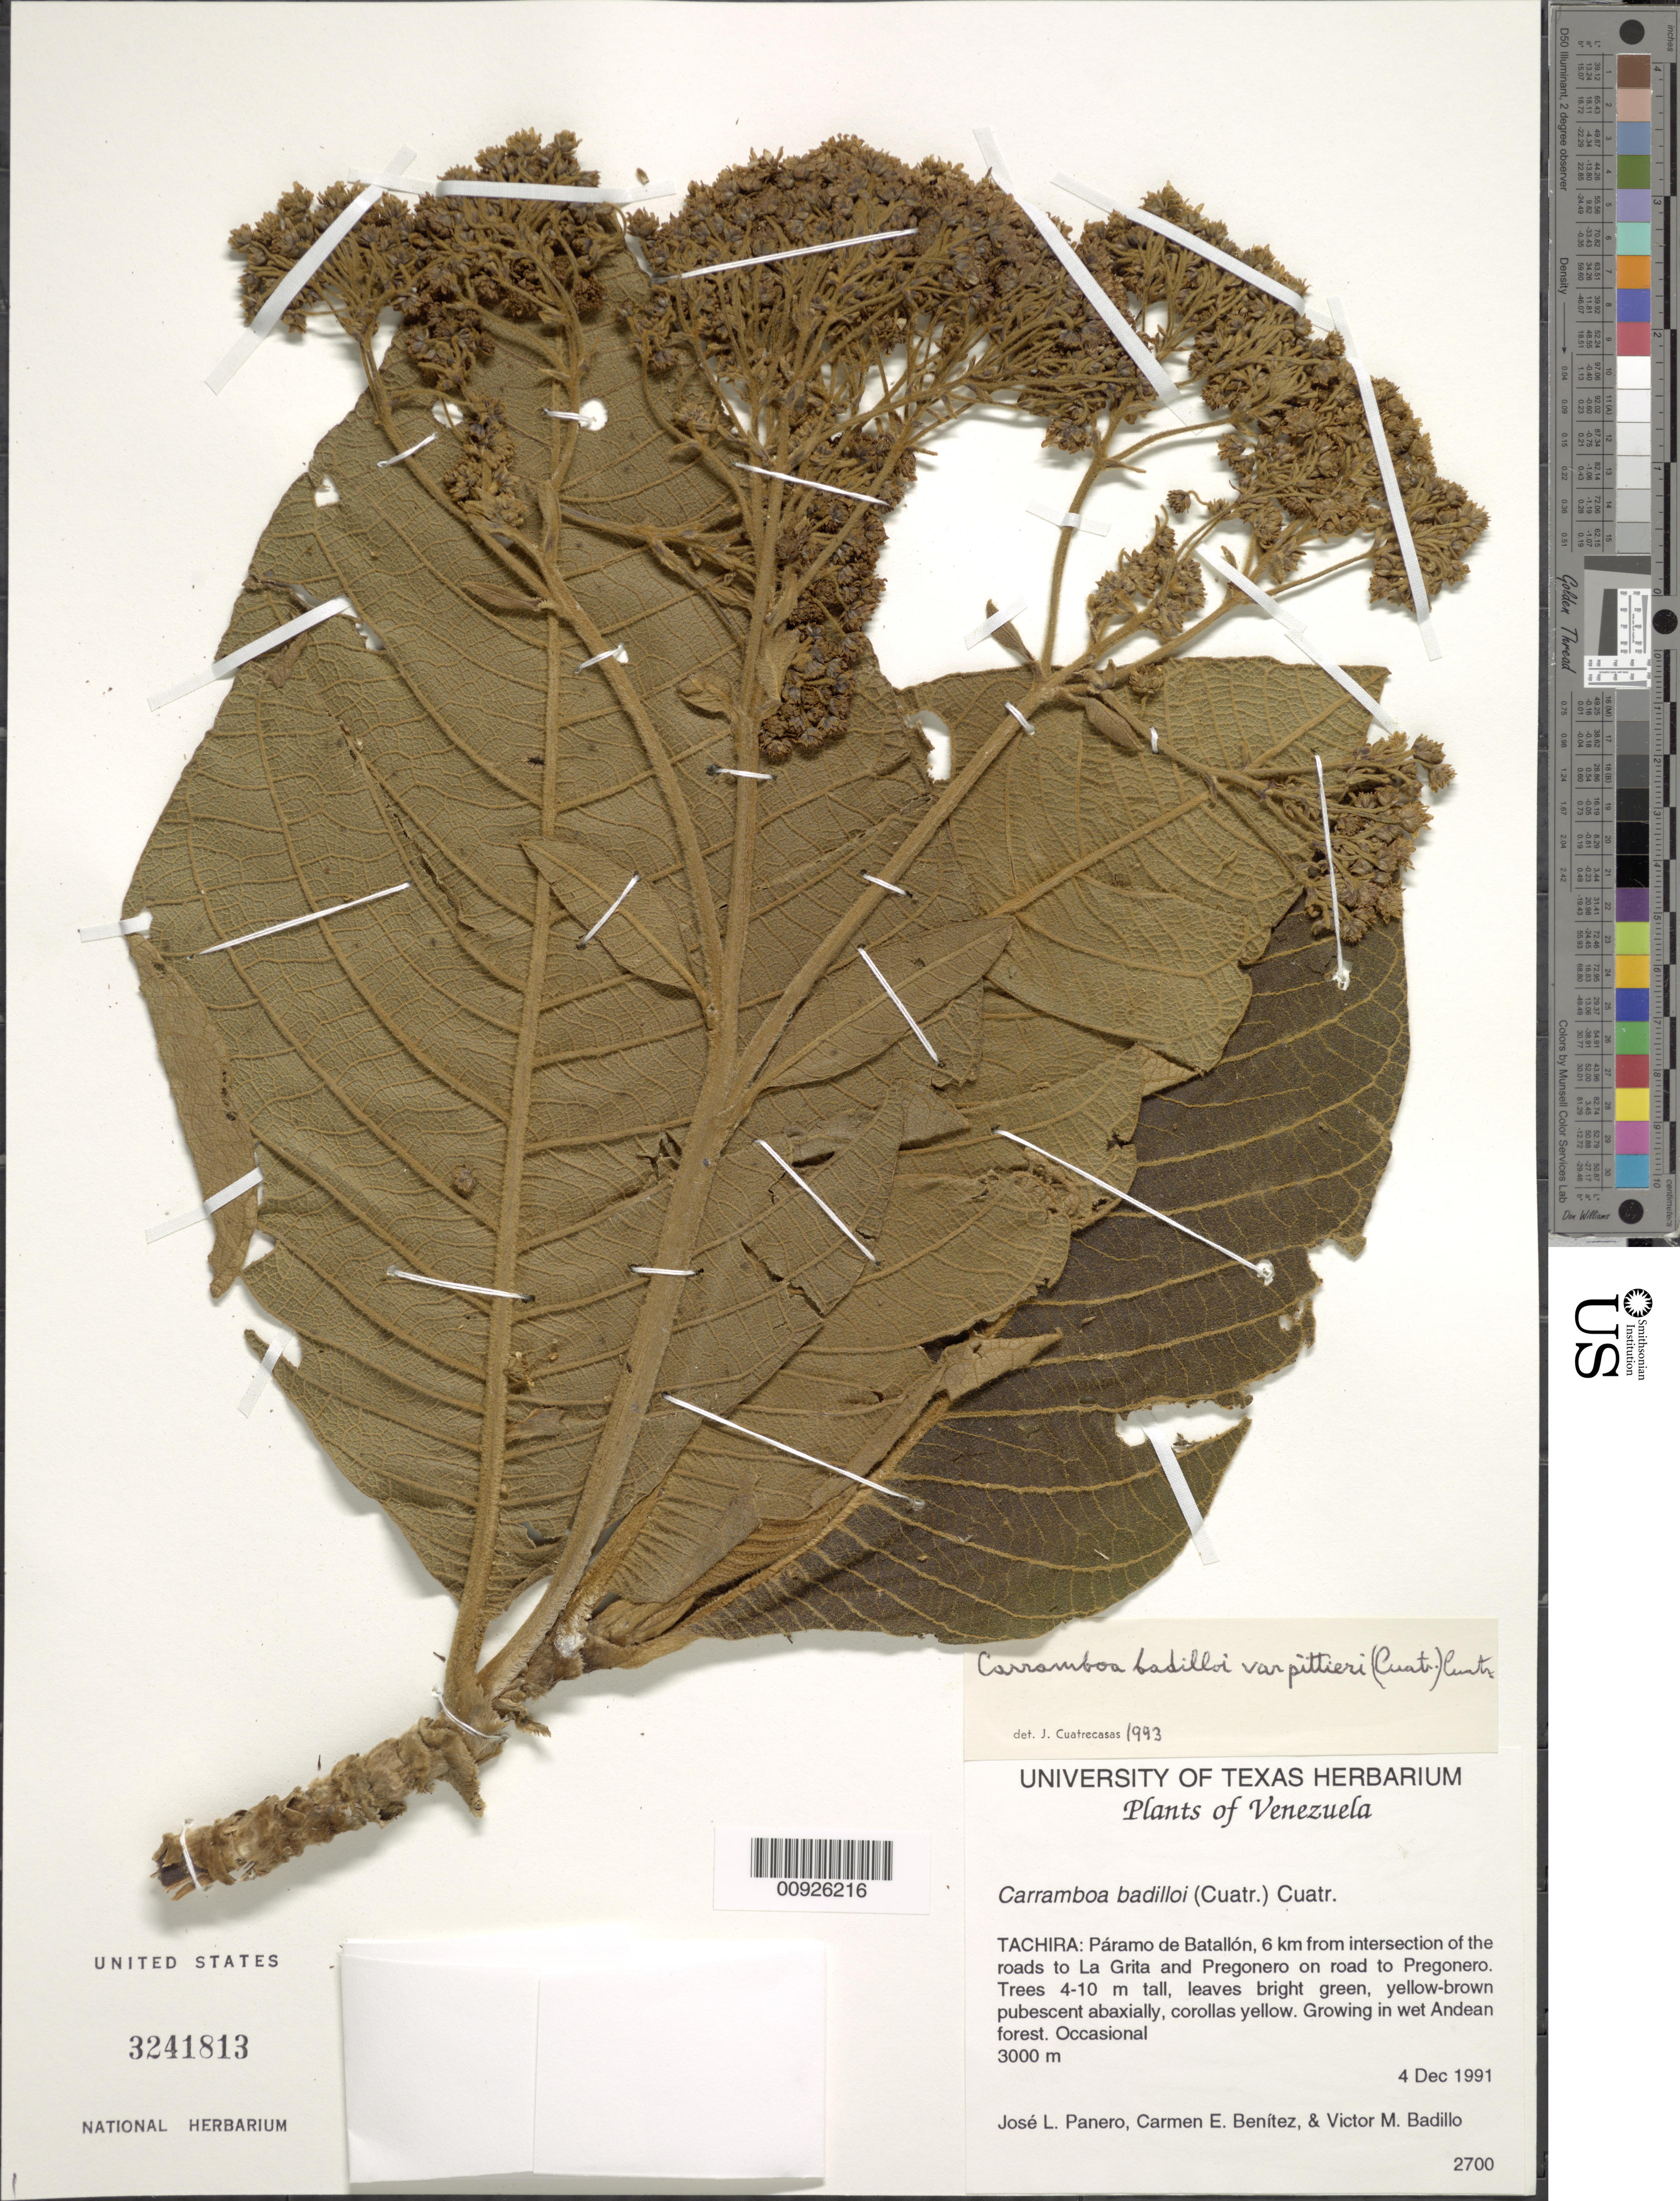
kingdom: Plantae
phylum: Tracheophyta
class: Magnoliopsida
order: Asterales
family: Asteraceae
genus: Carramboa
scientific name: Carramboa badilloi var. pittieri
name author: (Cuatrec.) Cuatrec.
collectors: J. L. Panero, C. E. Benítez de Rojas & V. Badillo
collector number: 2700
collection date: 1991-12-04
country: Venezuela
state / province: Tachira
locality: Paramo de Batallon, 6 km from intersection of the roads to La Grita and Pregonero on road to Pregonero.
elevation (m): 3000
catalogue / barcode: US 3241813